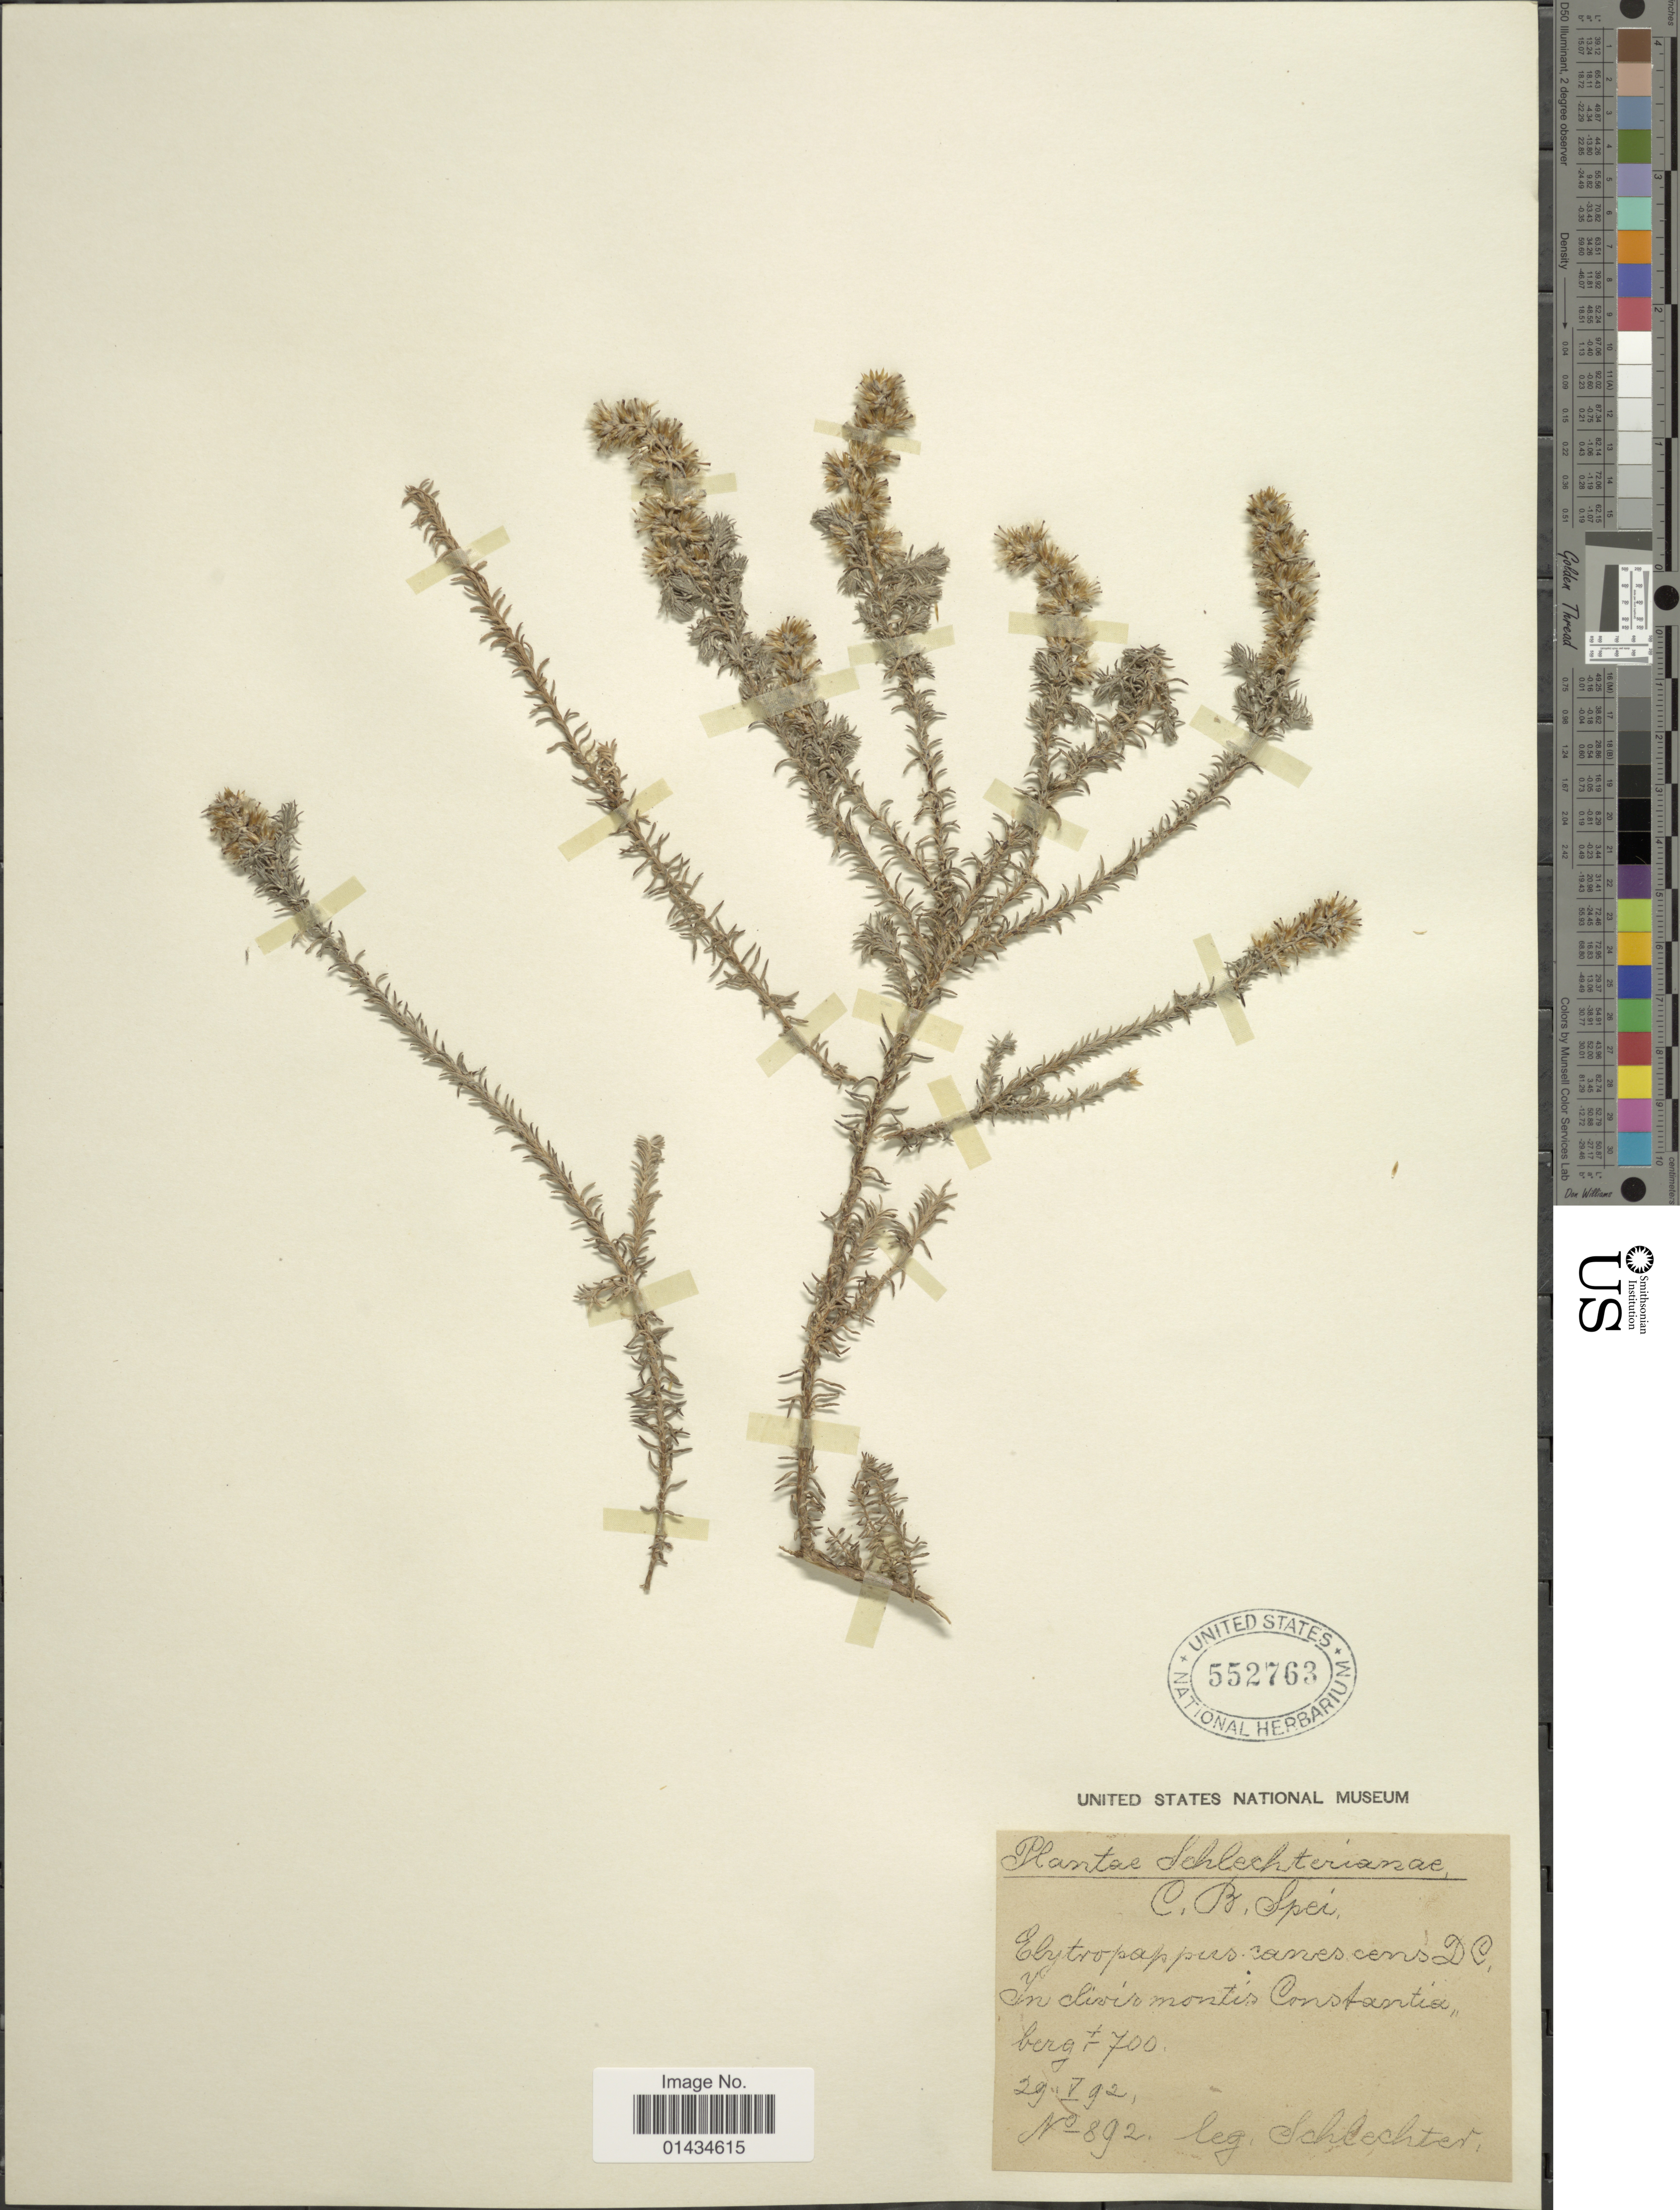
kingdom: Plantae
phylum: Tracheophyta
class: Magnoliopsida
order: Asterales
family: Asteraceae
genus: Elytropappus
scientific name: Elytropappus canescens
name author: DC.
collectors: Schlechter, --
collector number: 892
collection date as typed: Transcribed d/m/y: 29/5/92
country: South Africa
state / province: Western Cape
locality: In clivic montis Constantia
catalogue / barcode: US 552763